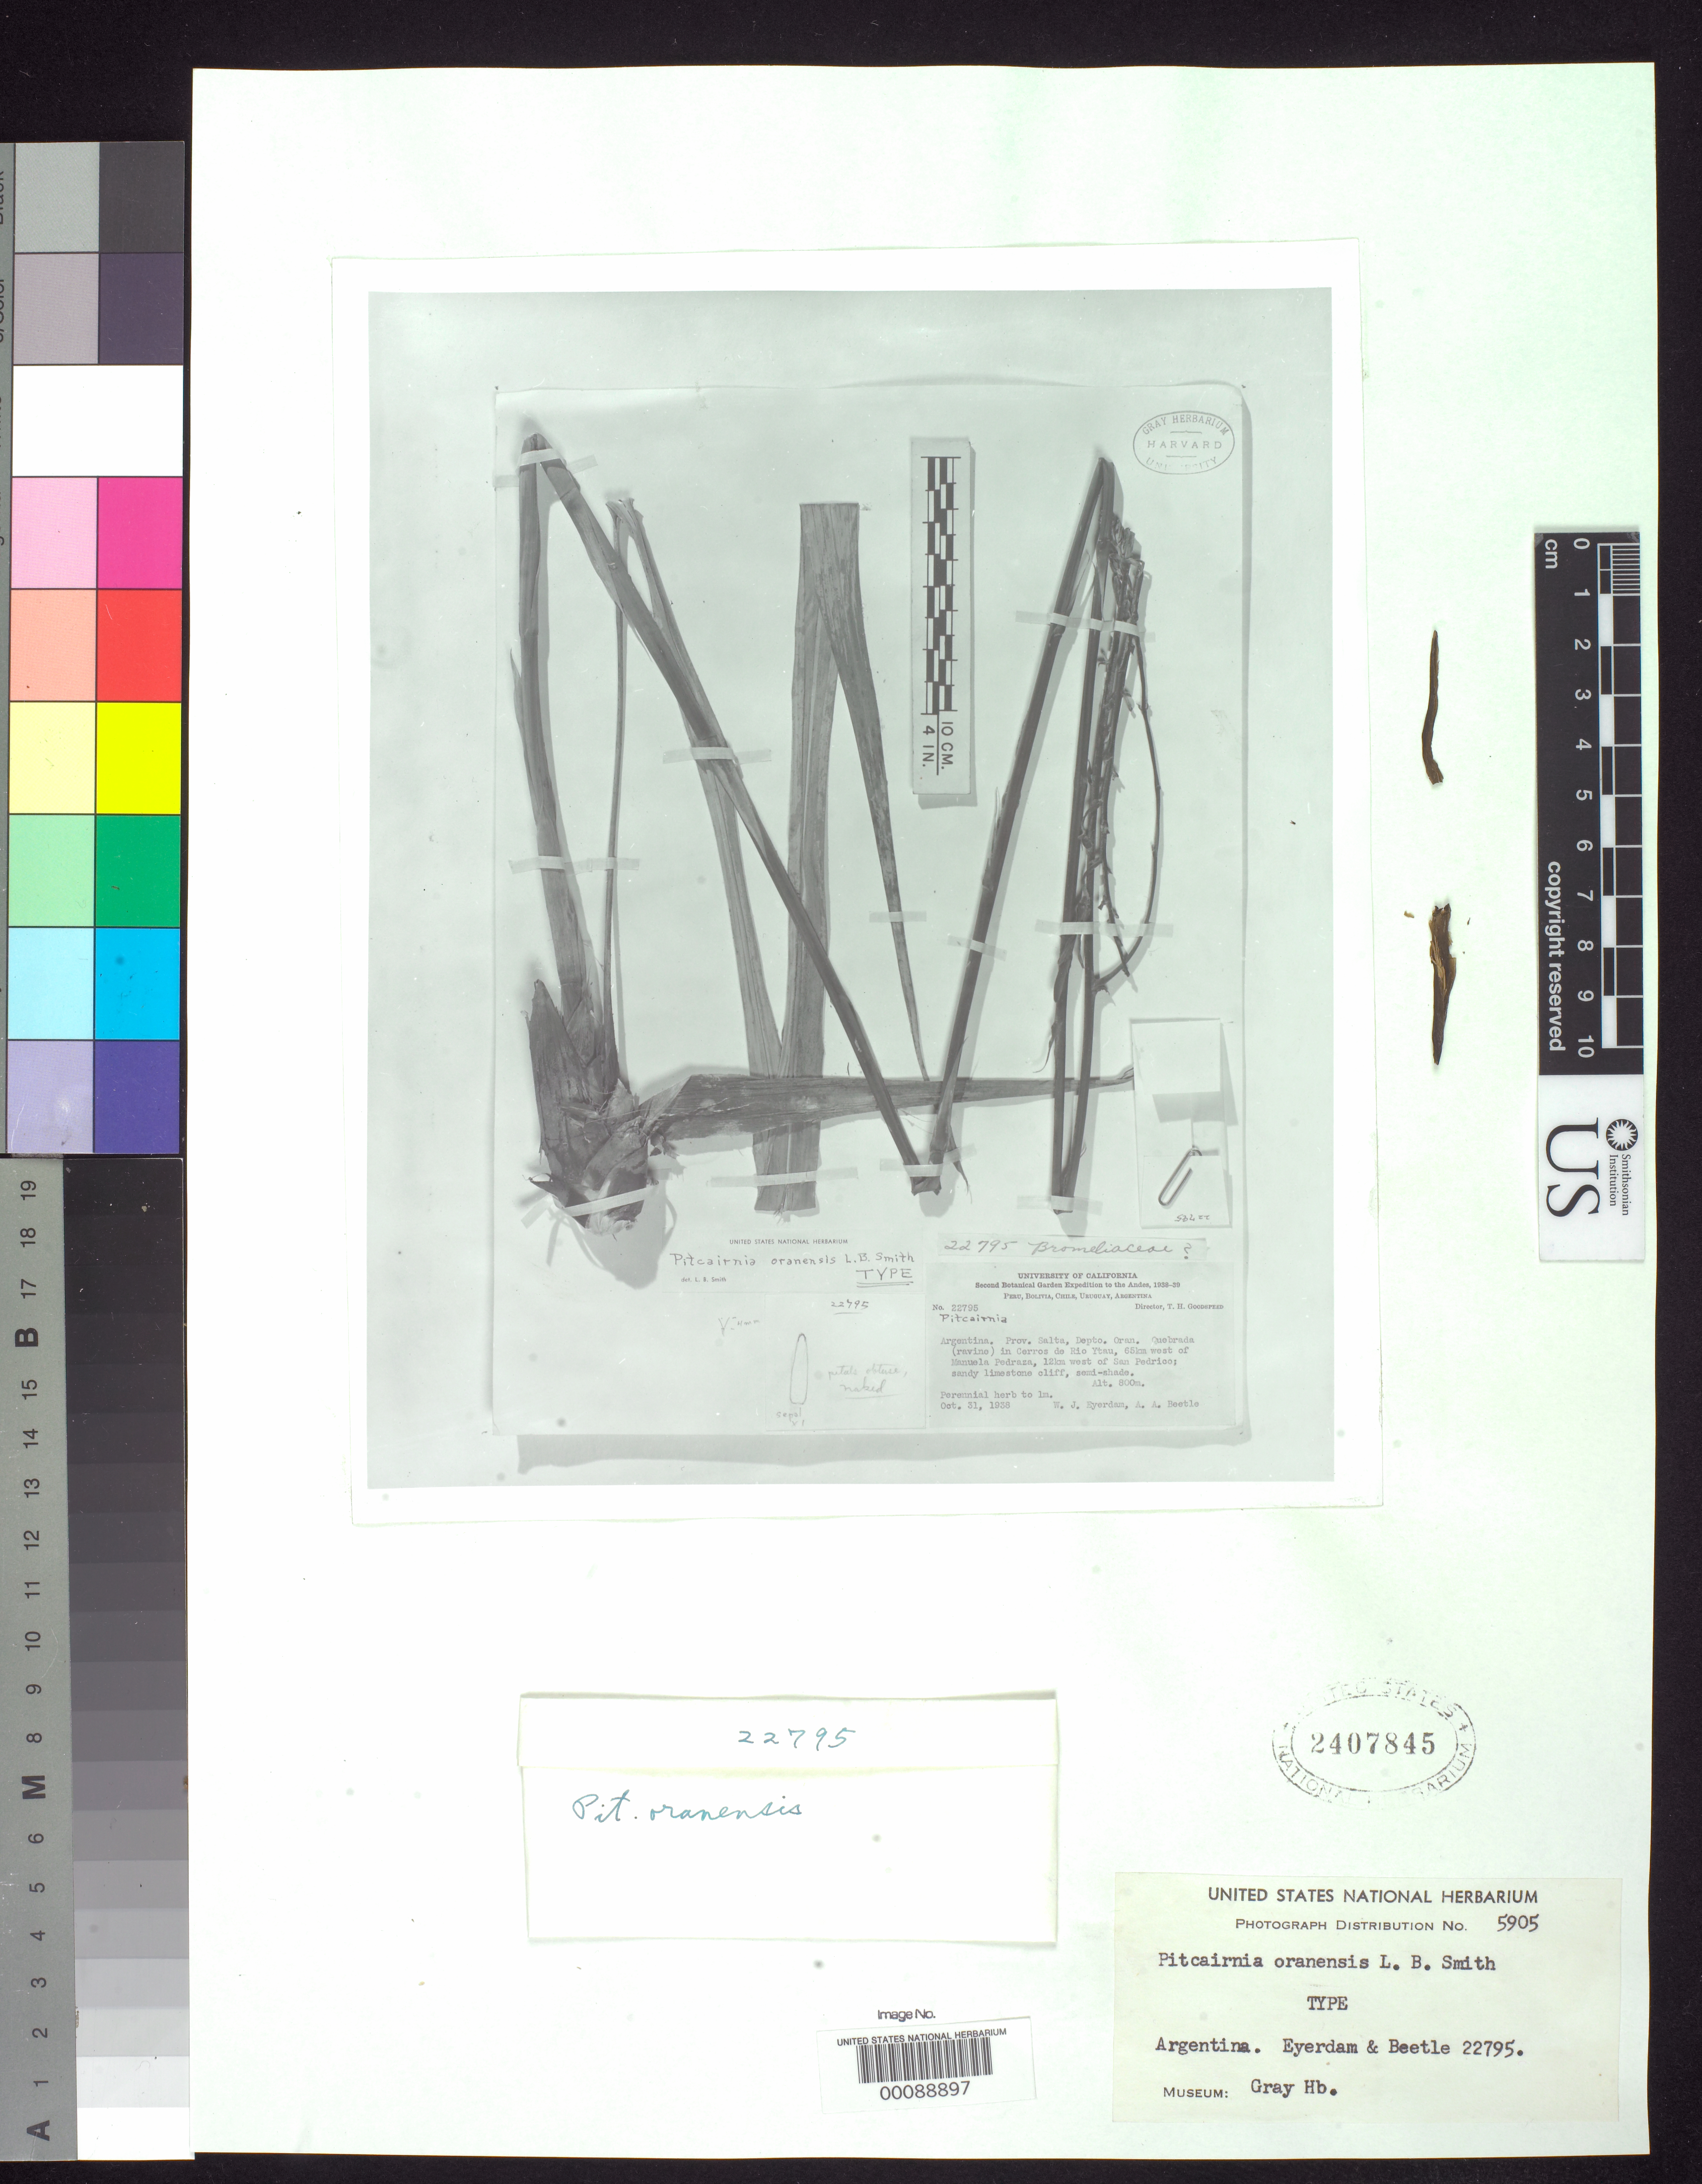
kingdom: Plantae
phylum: Tracheophyta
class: Liliopsida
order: Poales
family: Bromeliaceae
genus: Pitcairnia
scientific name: Pitcairnia oranensis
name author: L.B. Sm.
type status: Isotype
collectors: W. J. Eyerdam & A. A. Beetle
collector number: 22795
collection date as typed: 31 Oct 1938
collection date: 1938-10-31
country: Argentina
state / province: Salta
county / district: Orán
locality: Cerros de Rio Ytua, 65 km W of Manuel Redraza, 12 km W of San Perrico.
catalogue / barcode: US 2407845